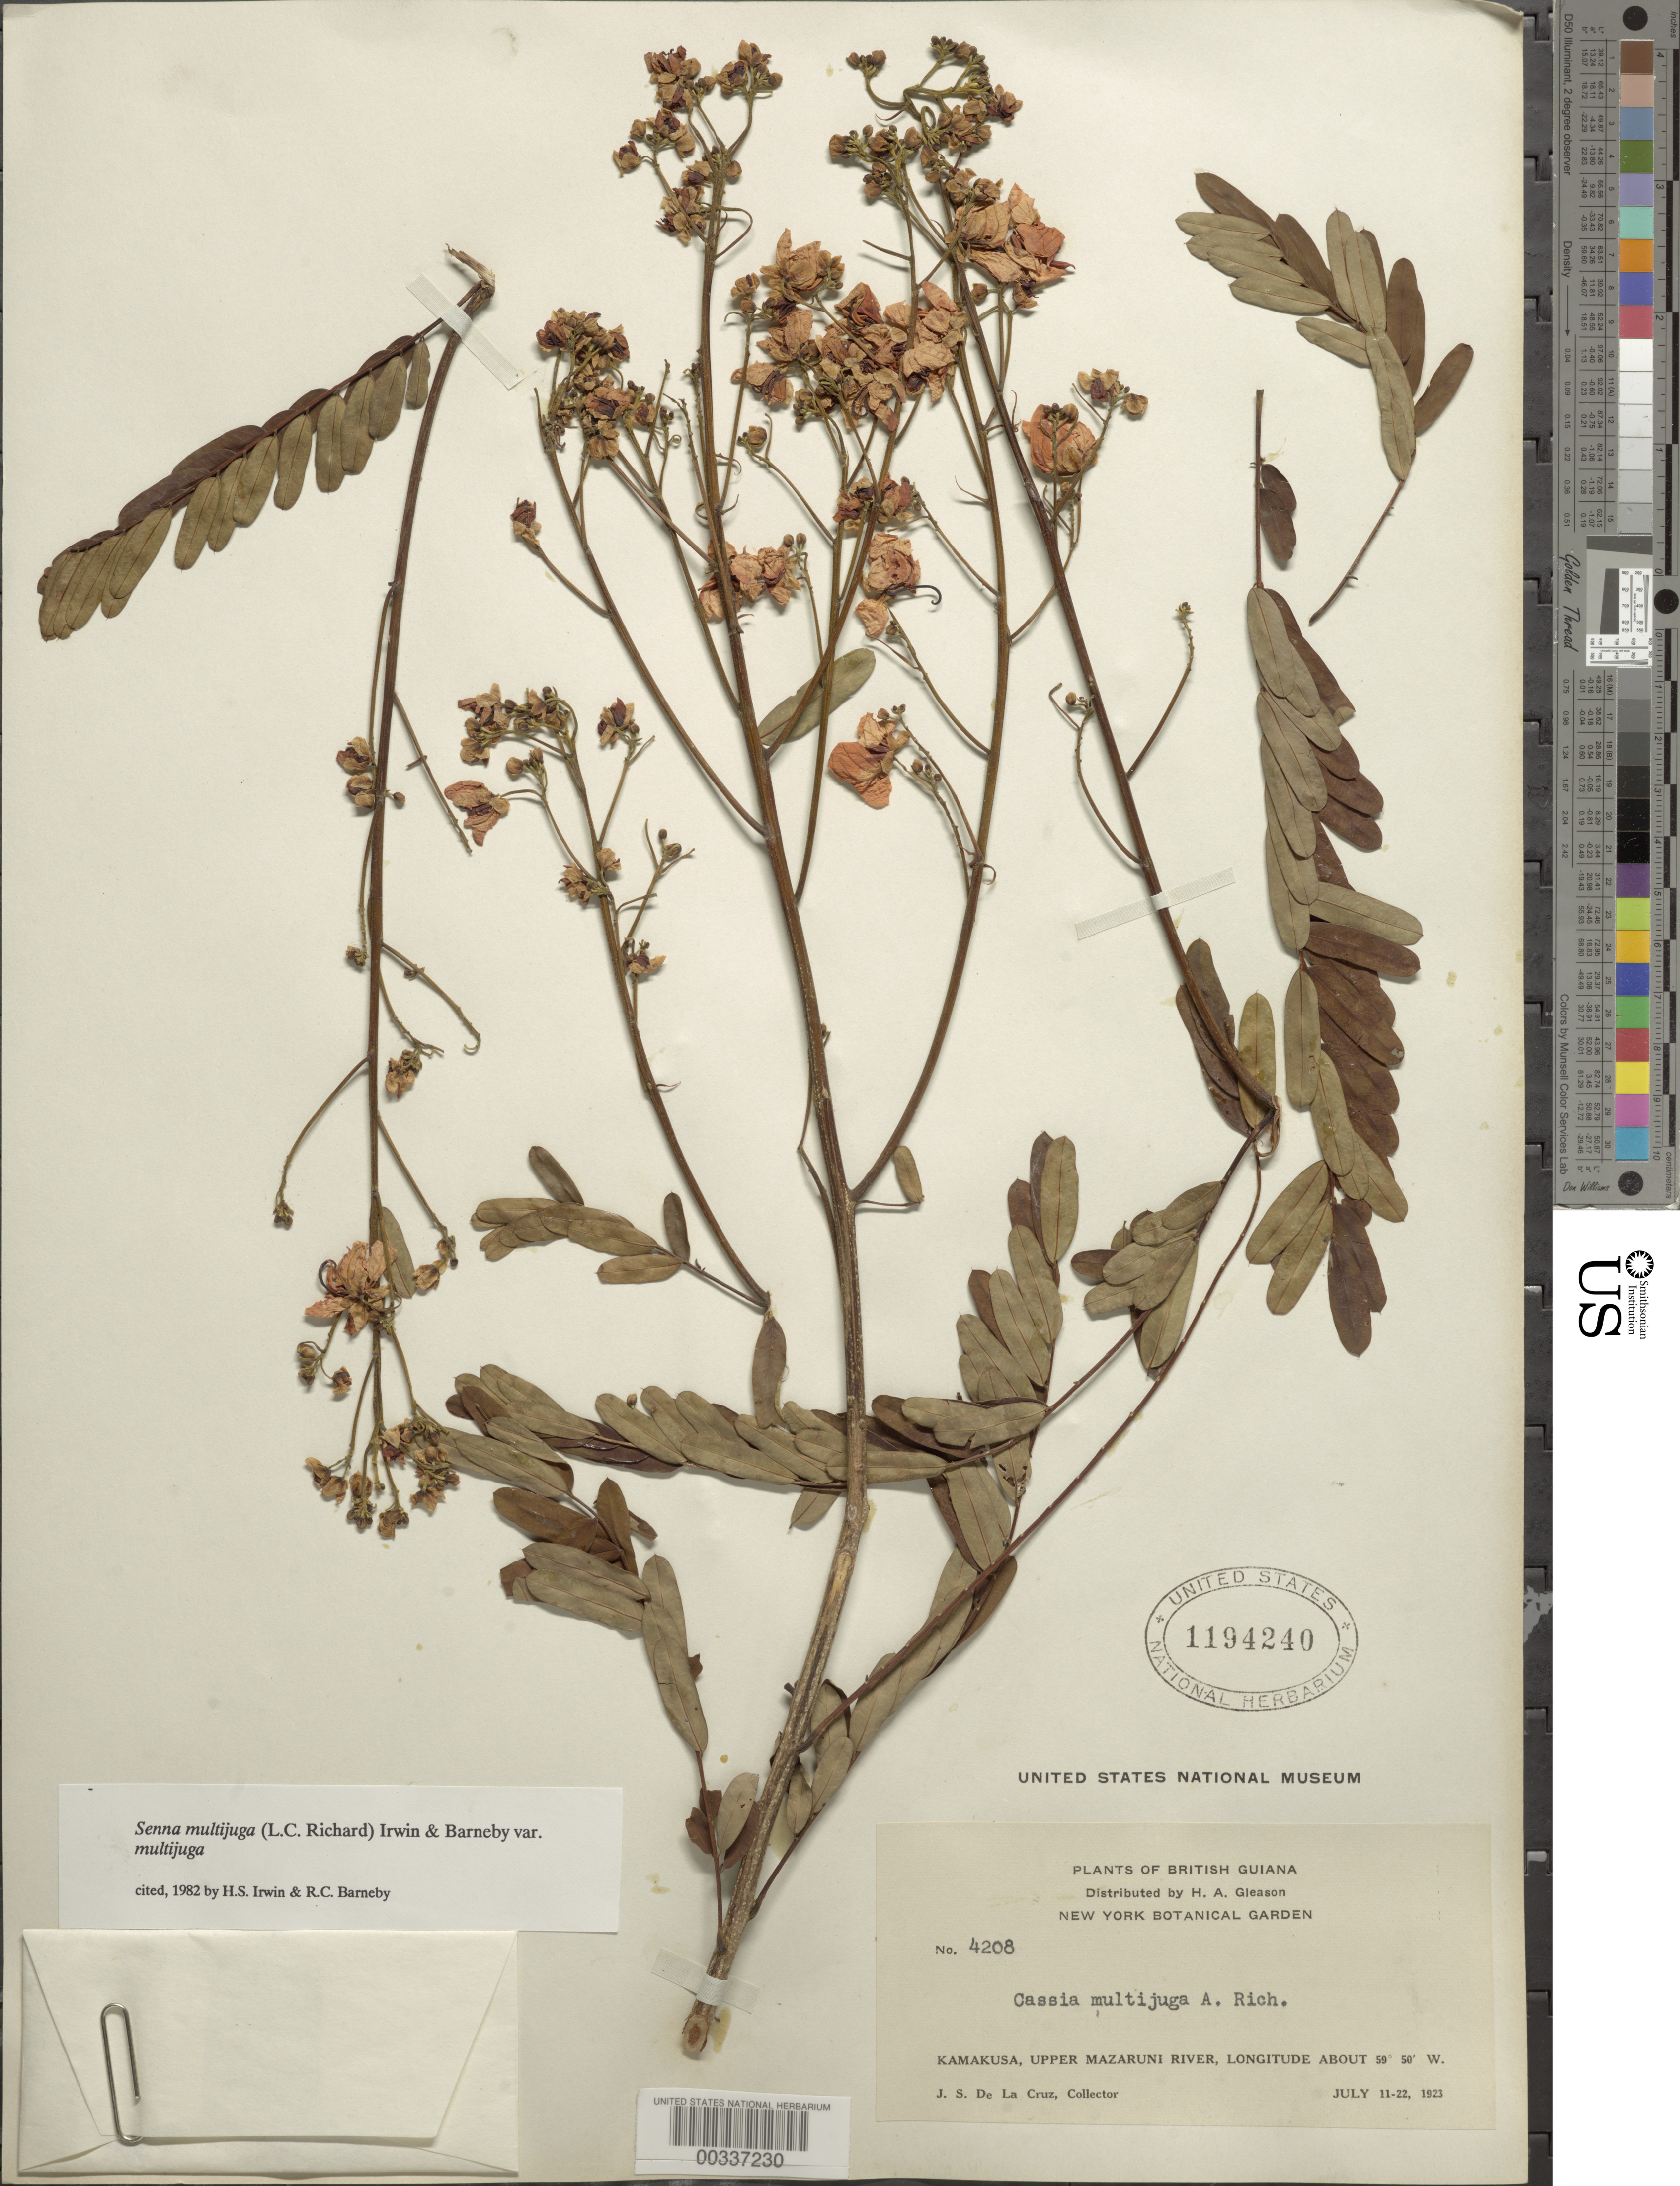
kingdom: Plantae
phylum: Tracheophyta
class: Magnoliopsida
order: Fabales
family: Fabaceae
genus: Senna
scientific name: Senna multijuga var. multijuga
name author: (Rich.) H.S. Irwin & Barneby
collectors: J. S. de la Cruz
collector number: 4208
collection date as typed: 11 Jul 1923 to 22 Jul 1923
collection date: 1923-07-11/1923-07-22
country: Guyana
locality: Kamakusa, upper mazaruni river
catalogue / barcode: US 1194240